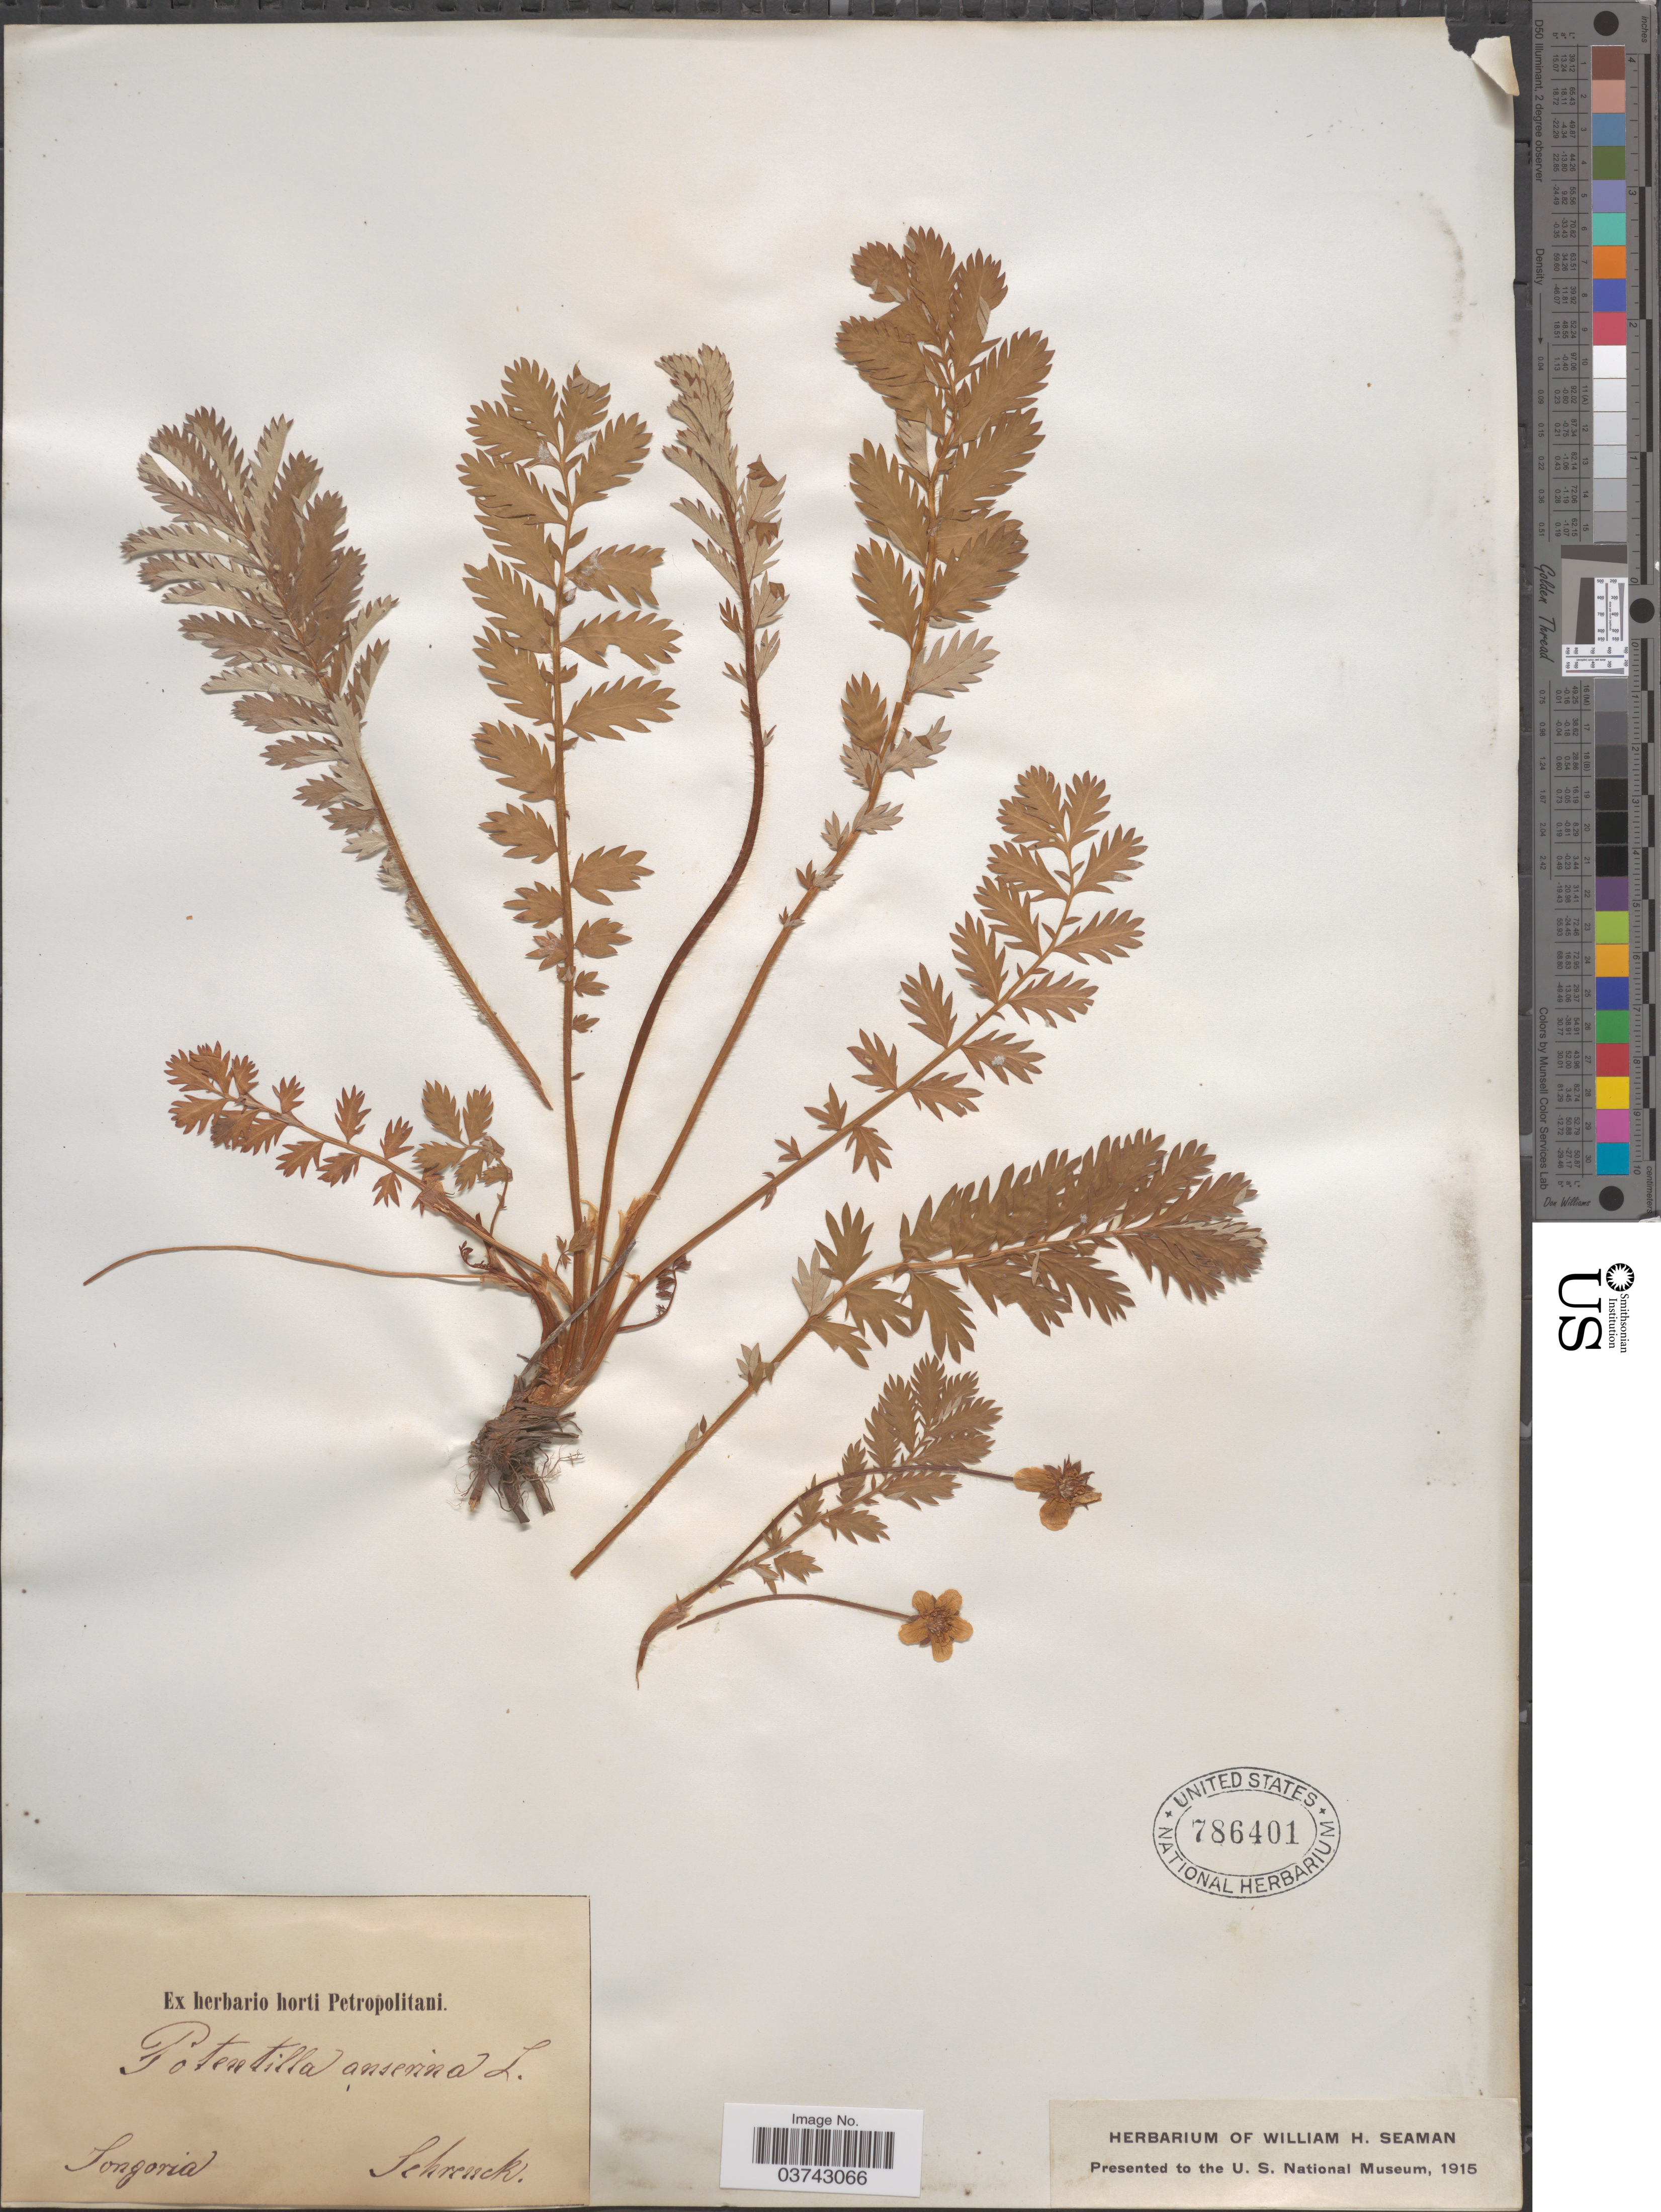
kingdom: Plantae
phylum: Tracheophyta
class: Magnoliopsida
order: Rosales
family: Rosaceae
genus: Argentina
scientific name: Argentina anserina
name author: (L.) Rydb.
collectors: -- Schrenck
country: Kazakhstan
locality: Songoria.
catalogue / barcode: US 786401